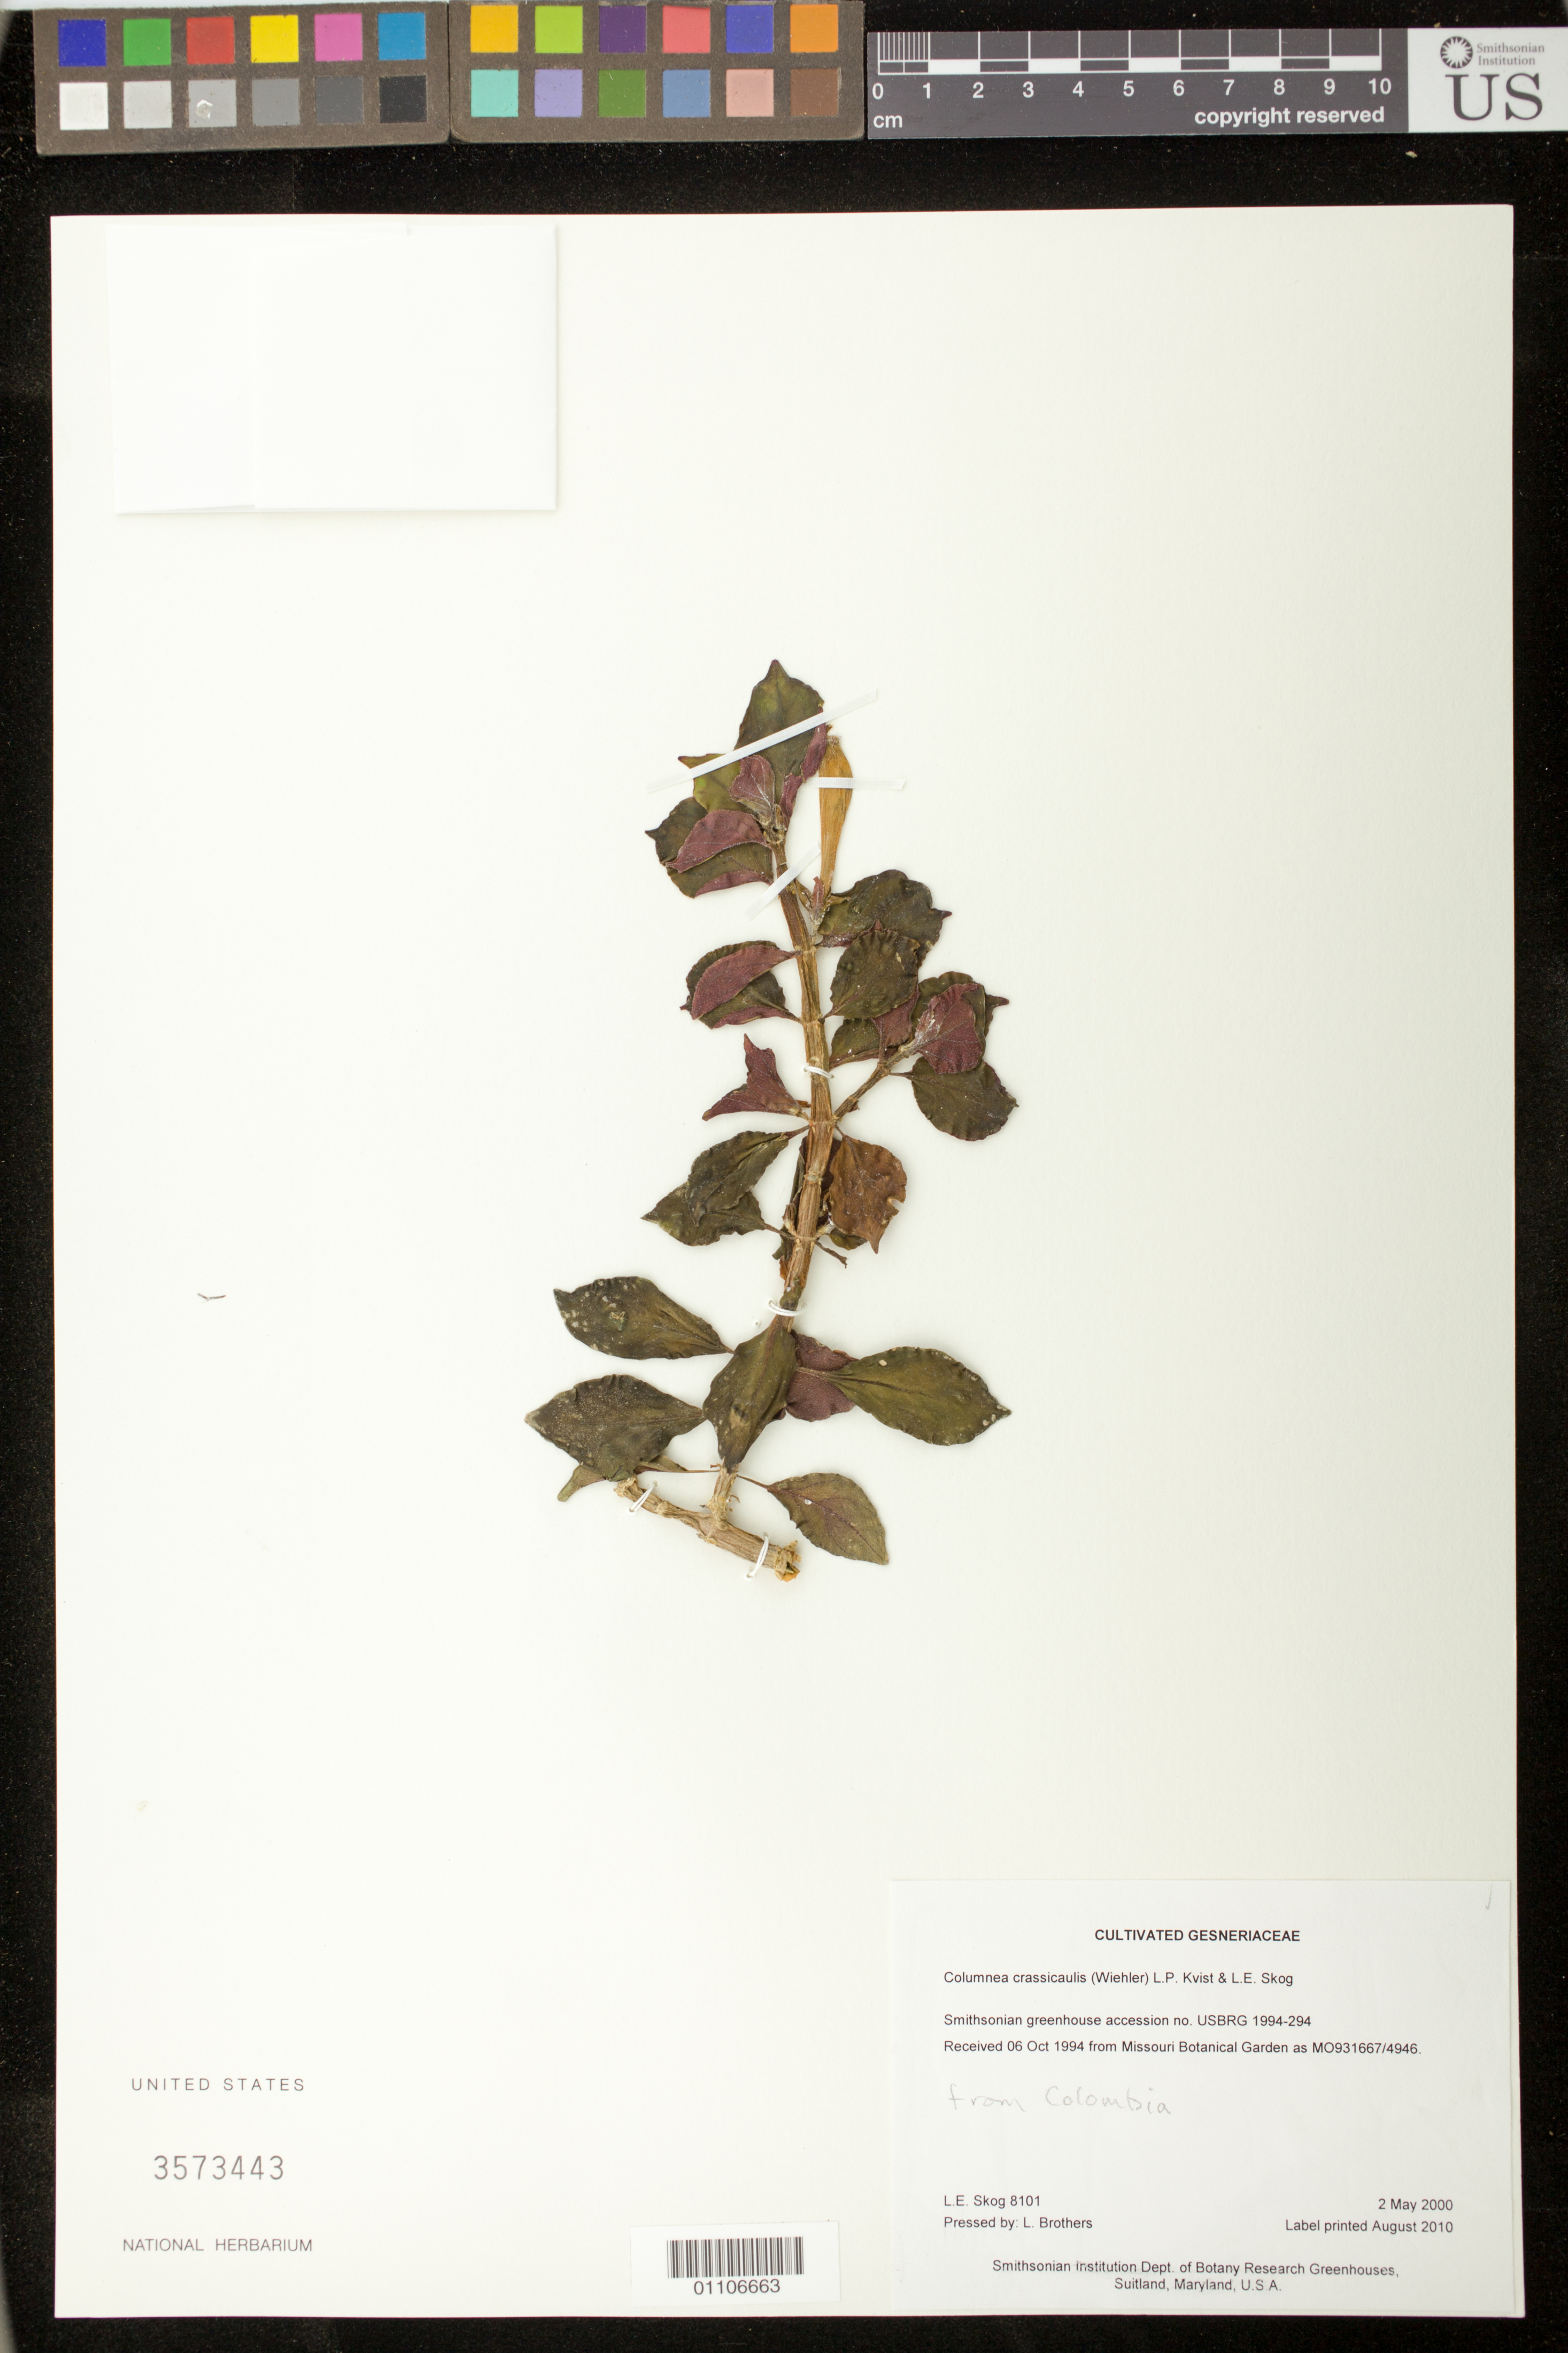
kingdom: Plantae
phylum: Tracheophyta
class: Magnoliopsida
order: Lamiales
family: Gesneriaceae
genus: Columnea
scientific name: Columnea crassicaulis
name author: (Wiehler) L.P. Kvist & L.E. Skog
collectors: L. E. Skog & L. Brothers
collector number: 8101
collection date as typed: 2 May 2000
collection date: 2000-05-02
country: United States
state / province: Maryland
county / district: Prince George's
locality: Smithsonian Institution Dept. of Botany Research Greenhouses, Suitland, Maryland, U.S.A.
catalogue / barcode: US 3573443